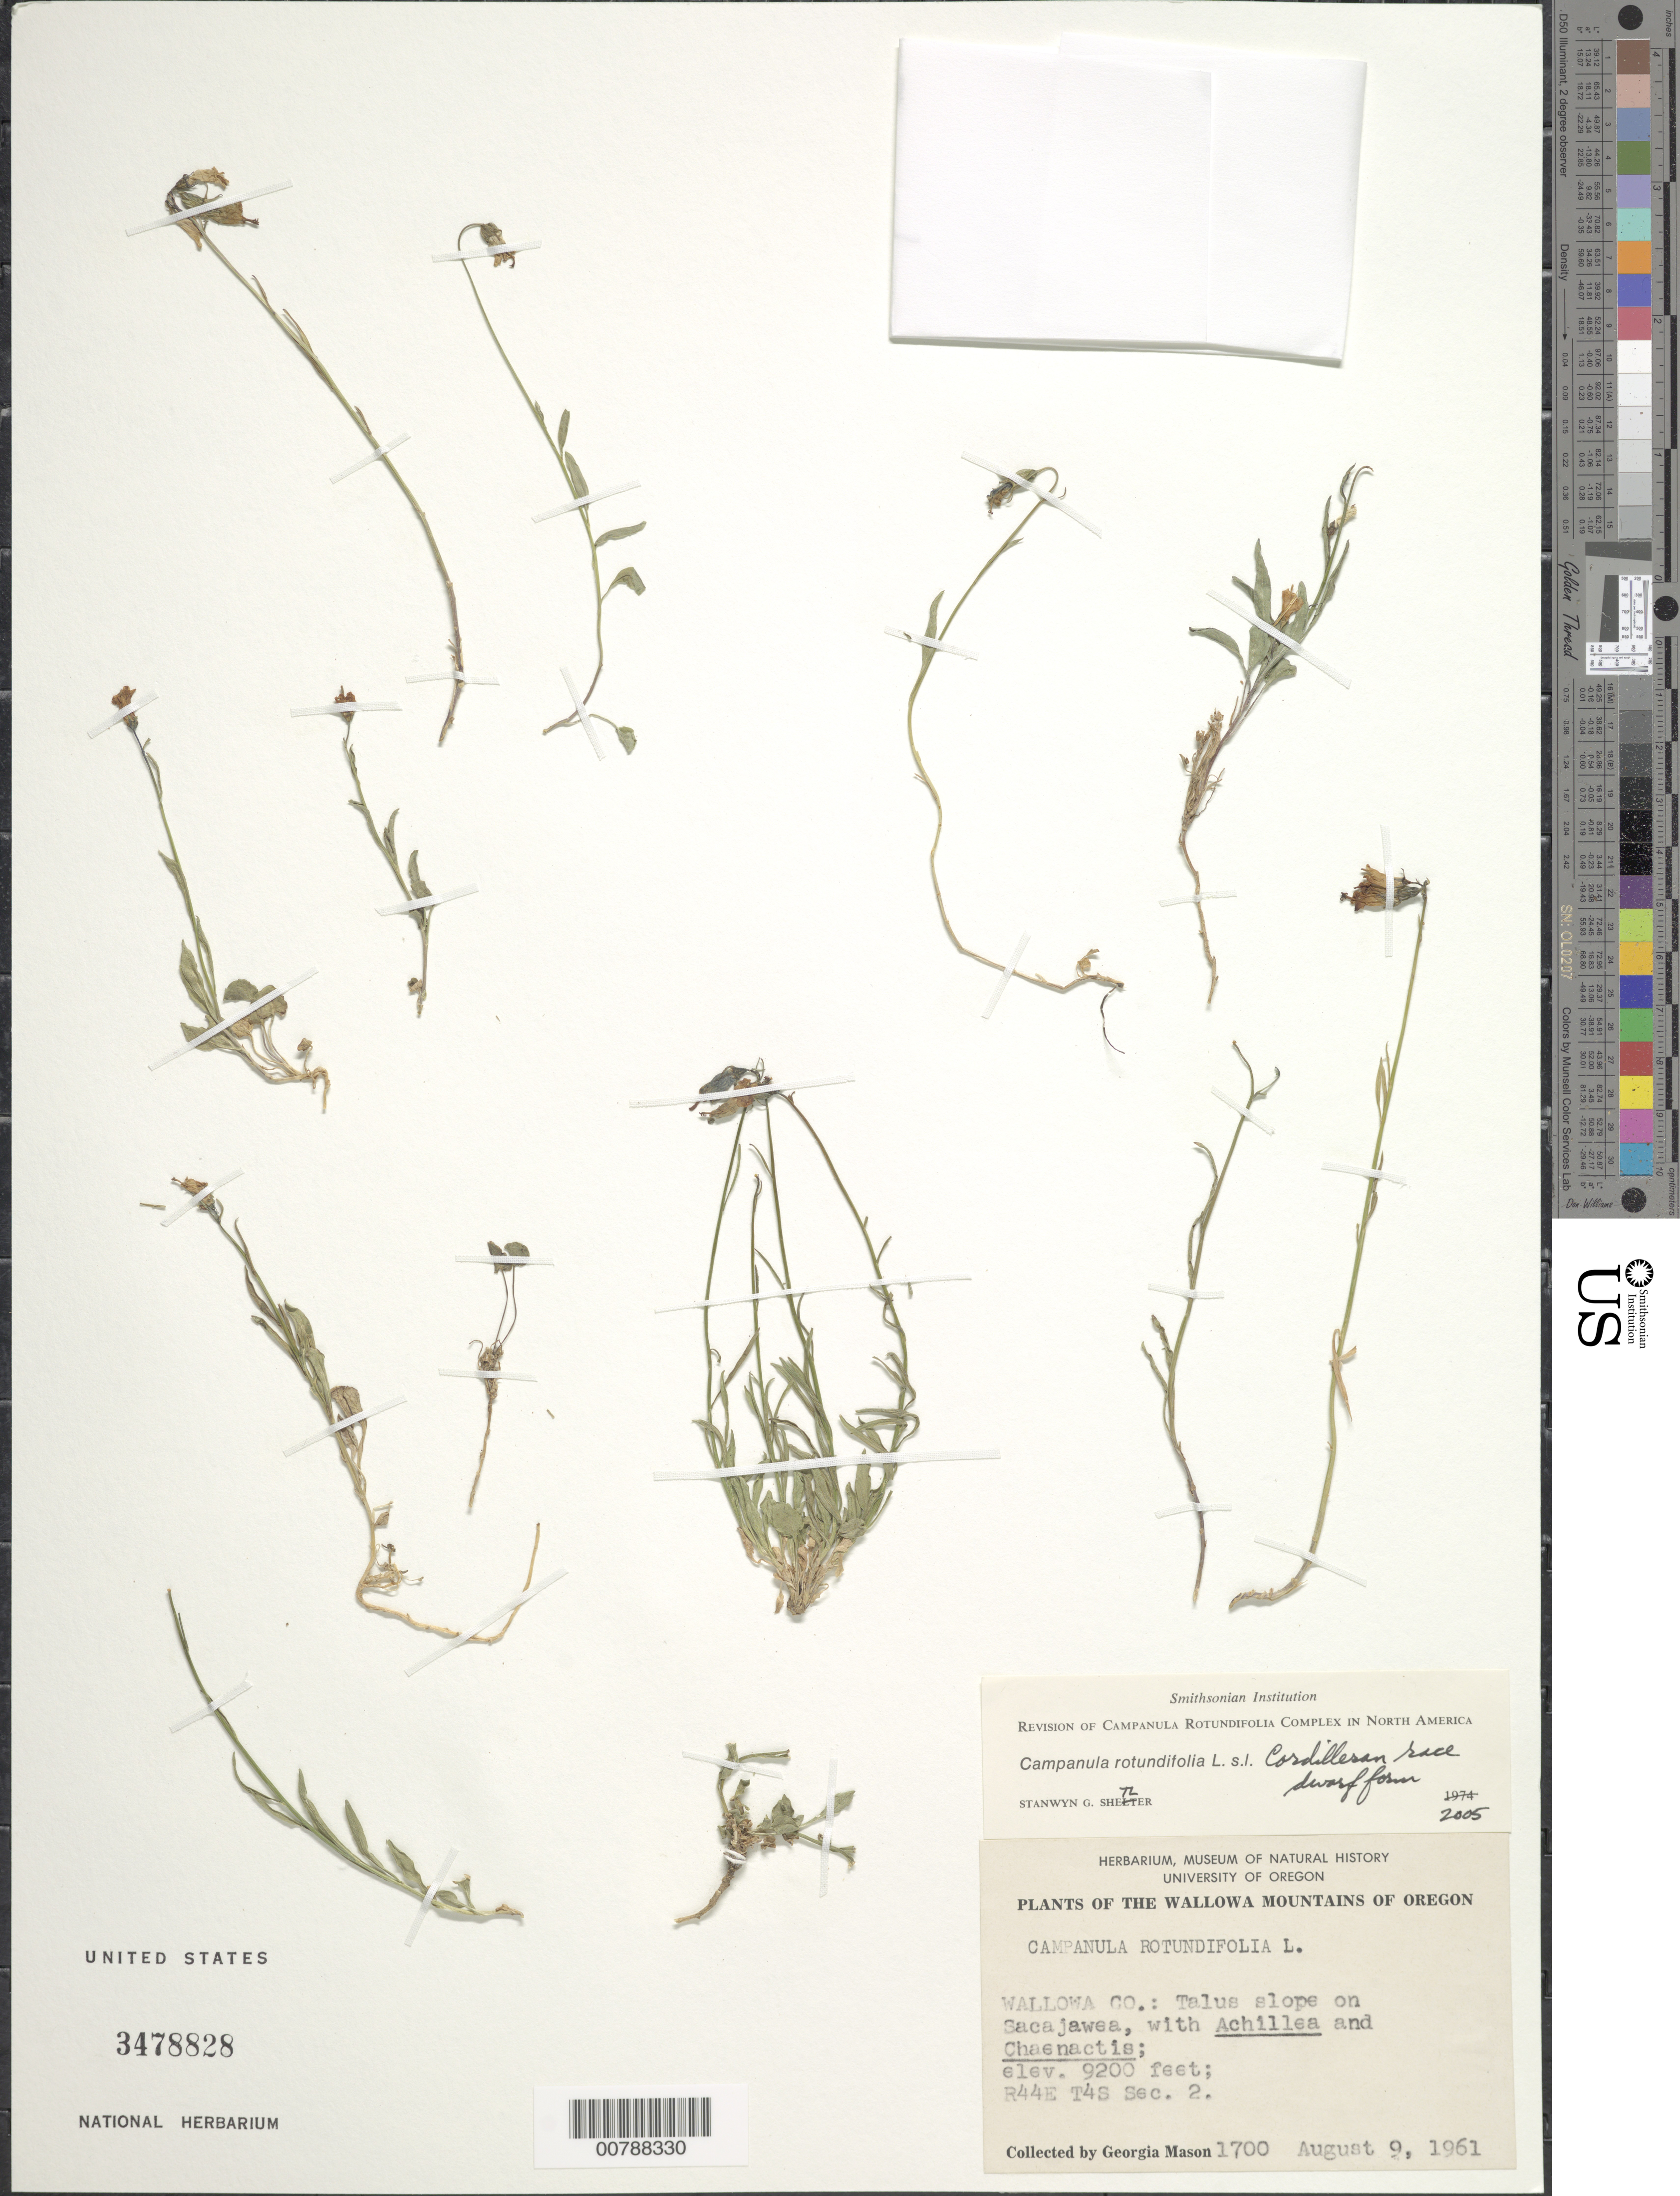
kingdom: Plantae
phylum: Tracheophyta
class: Magnoliopsida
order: Asterales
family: Campanulaceae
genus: Campanula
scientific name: Campanula rotundifolia L. Cordilleran race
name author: L.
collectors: G. Mason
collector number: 1700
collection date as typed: August 9, 1961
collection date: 1961-08-09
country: United States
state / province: Oregon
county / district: Wallowa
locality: Wallowa Mountains. Sacajawea. R44E T4S Sec. 2.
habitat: Talus slope, with Achillea and Chaenactis.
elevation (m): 2804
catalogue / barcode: US 3478828